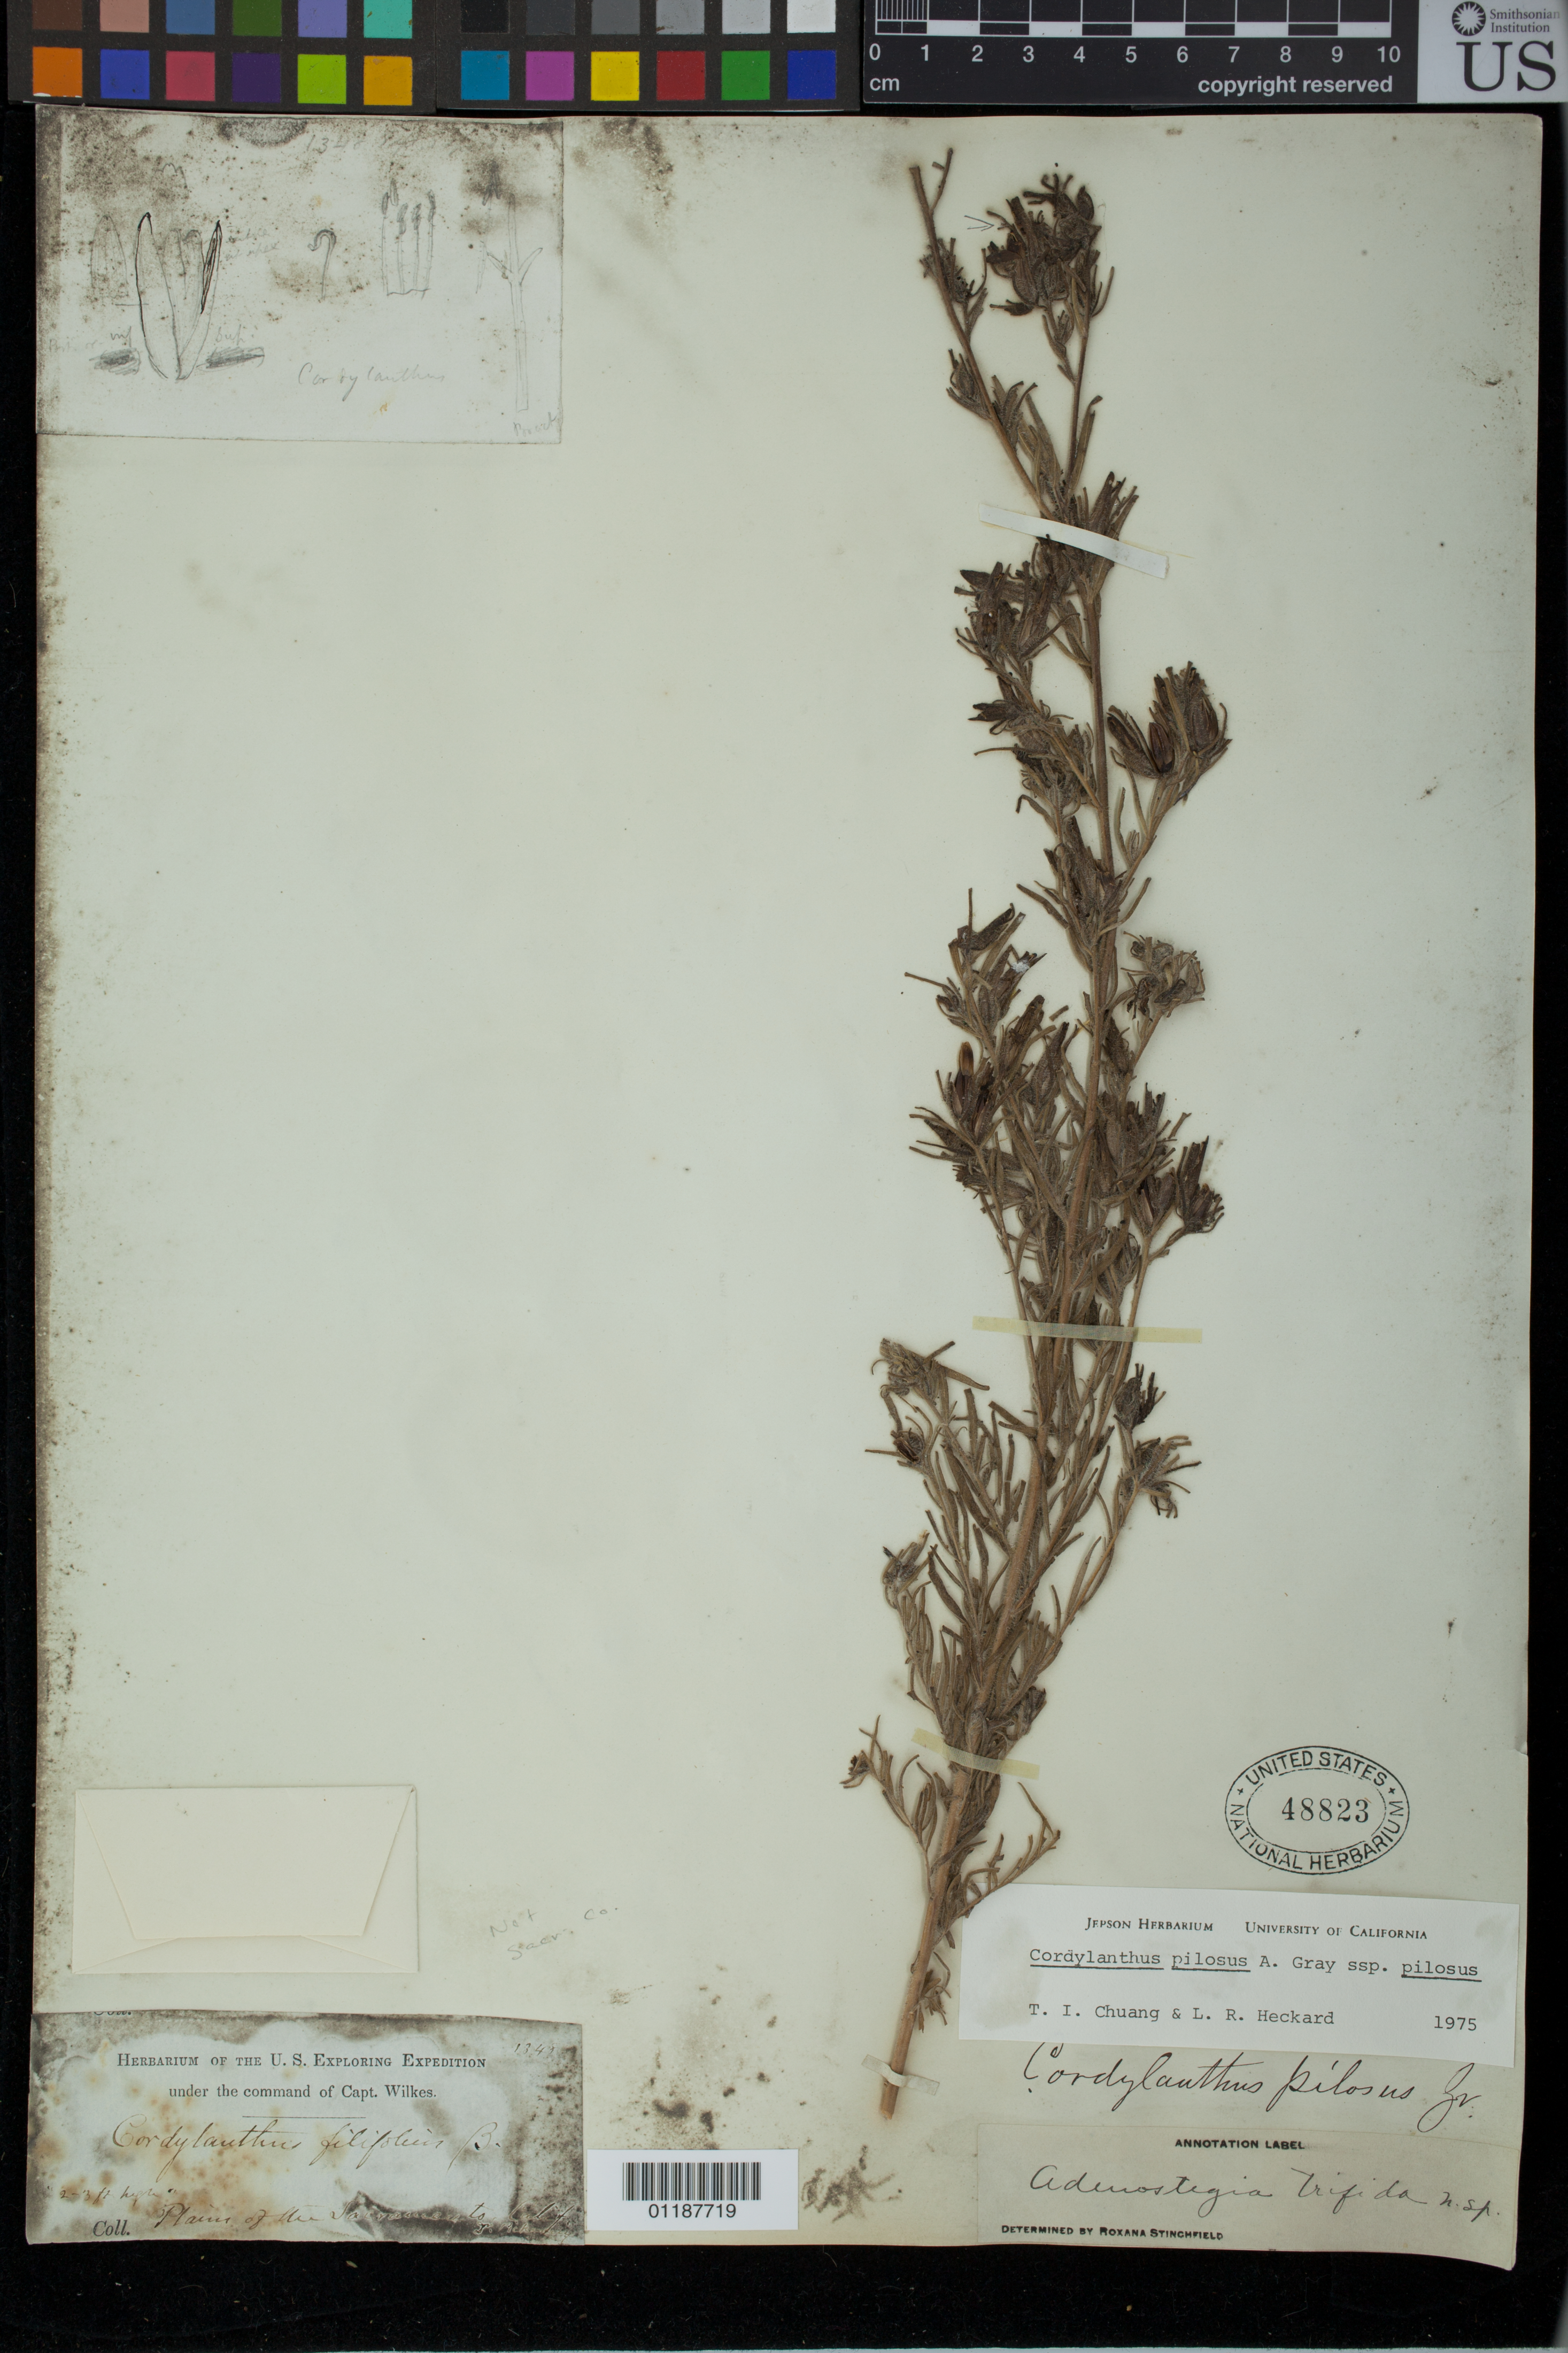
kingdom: Plantae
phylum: Tracheophyta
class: Magnoliopsida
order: Lamiales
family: Orobanchaceae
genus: Cordylanthus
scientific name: Cordylanthus pilosus subsp. pilosus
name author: A. Gray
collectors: Wilkes Explor. Exped.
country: United States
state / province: California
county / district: Sacramento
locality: Plains of the Sacramento R. "Pick?"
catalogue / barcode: US 48823